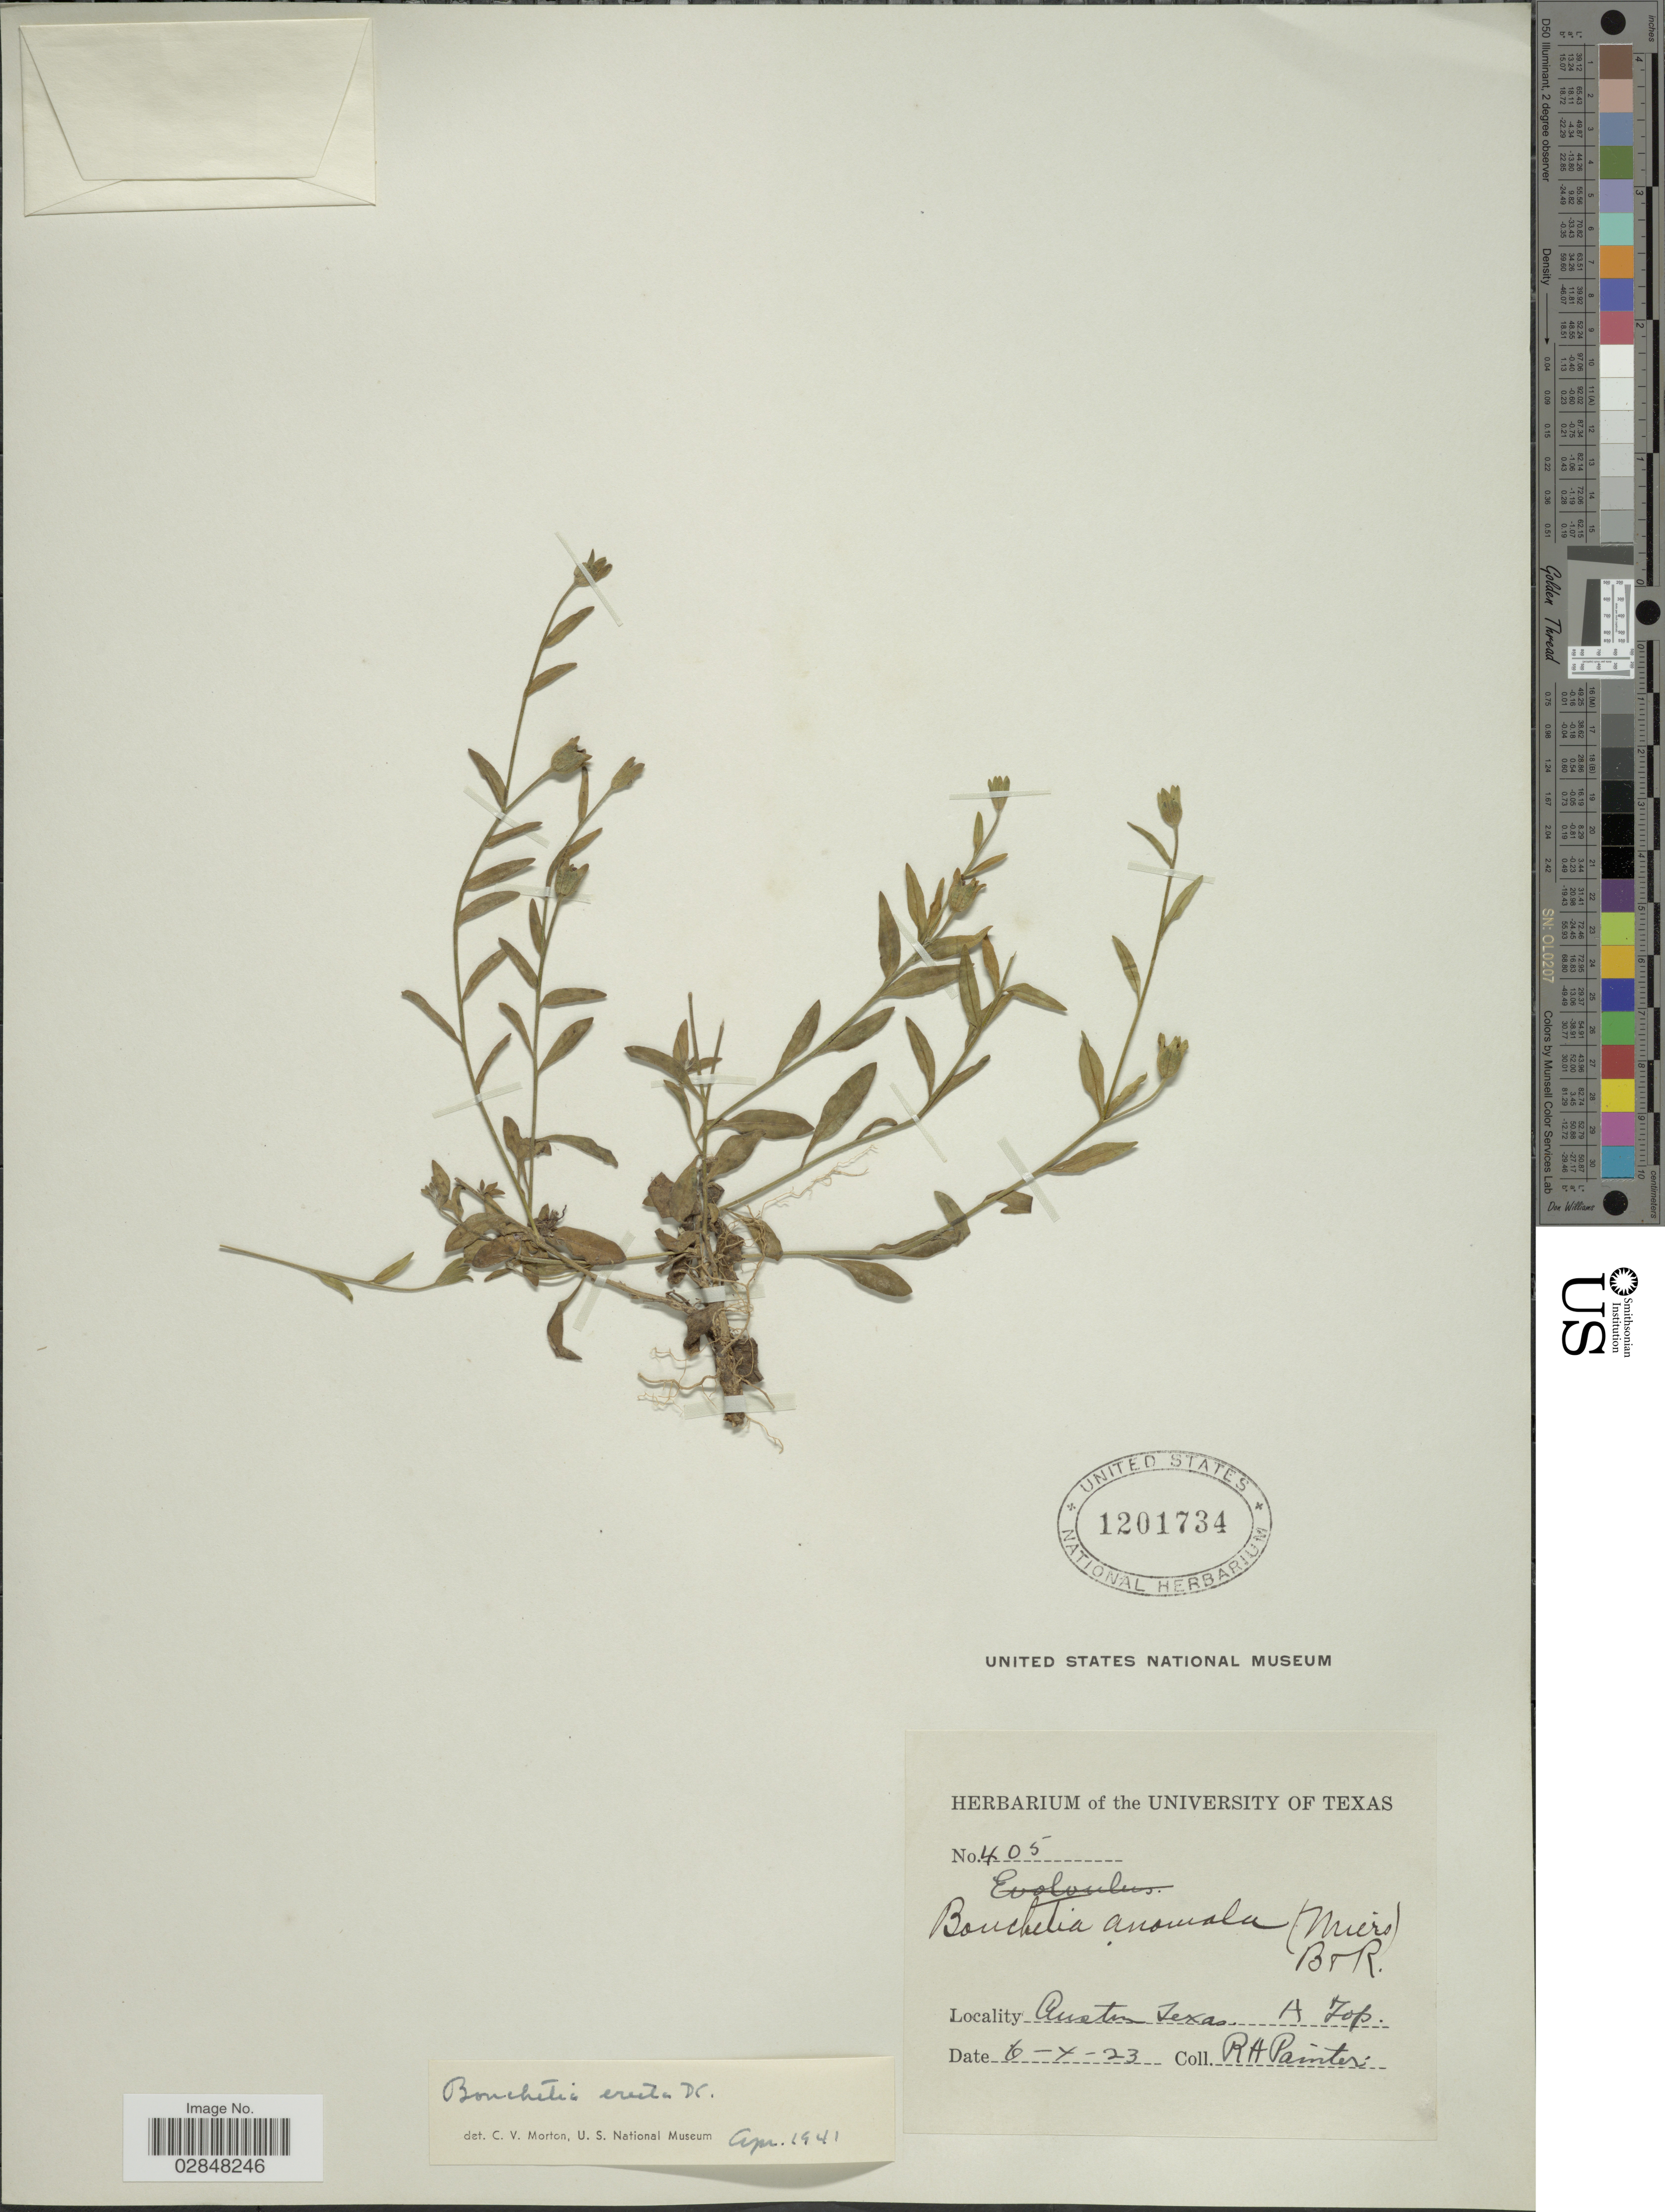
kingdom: Plantae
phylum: Tracheophyta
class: Magnoliopsida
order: Solanales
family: Solanaceae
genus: Bouchetia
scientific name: Bouchetia erecta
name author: DC.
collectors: Painter, R. H.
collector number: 405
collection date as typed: Transcribed d/m/y: 7/6/23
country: United States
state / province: Texas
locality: Austin. A Top.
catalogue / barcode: US 1201734